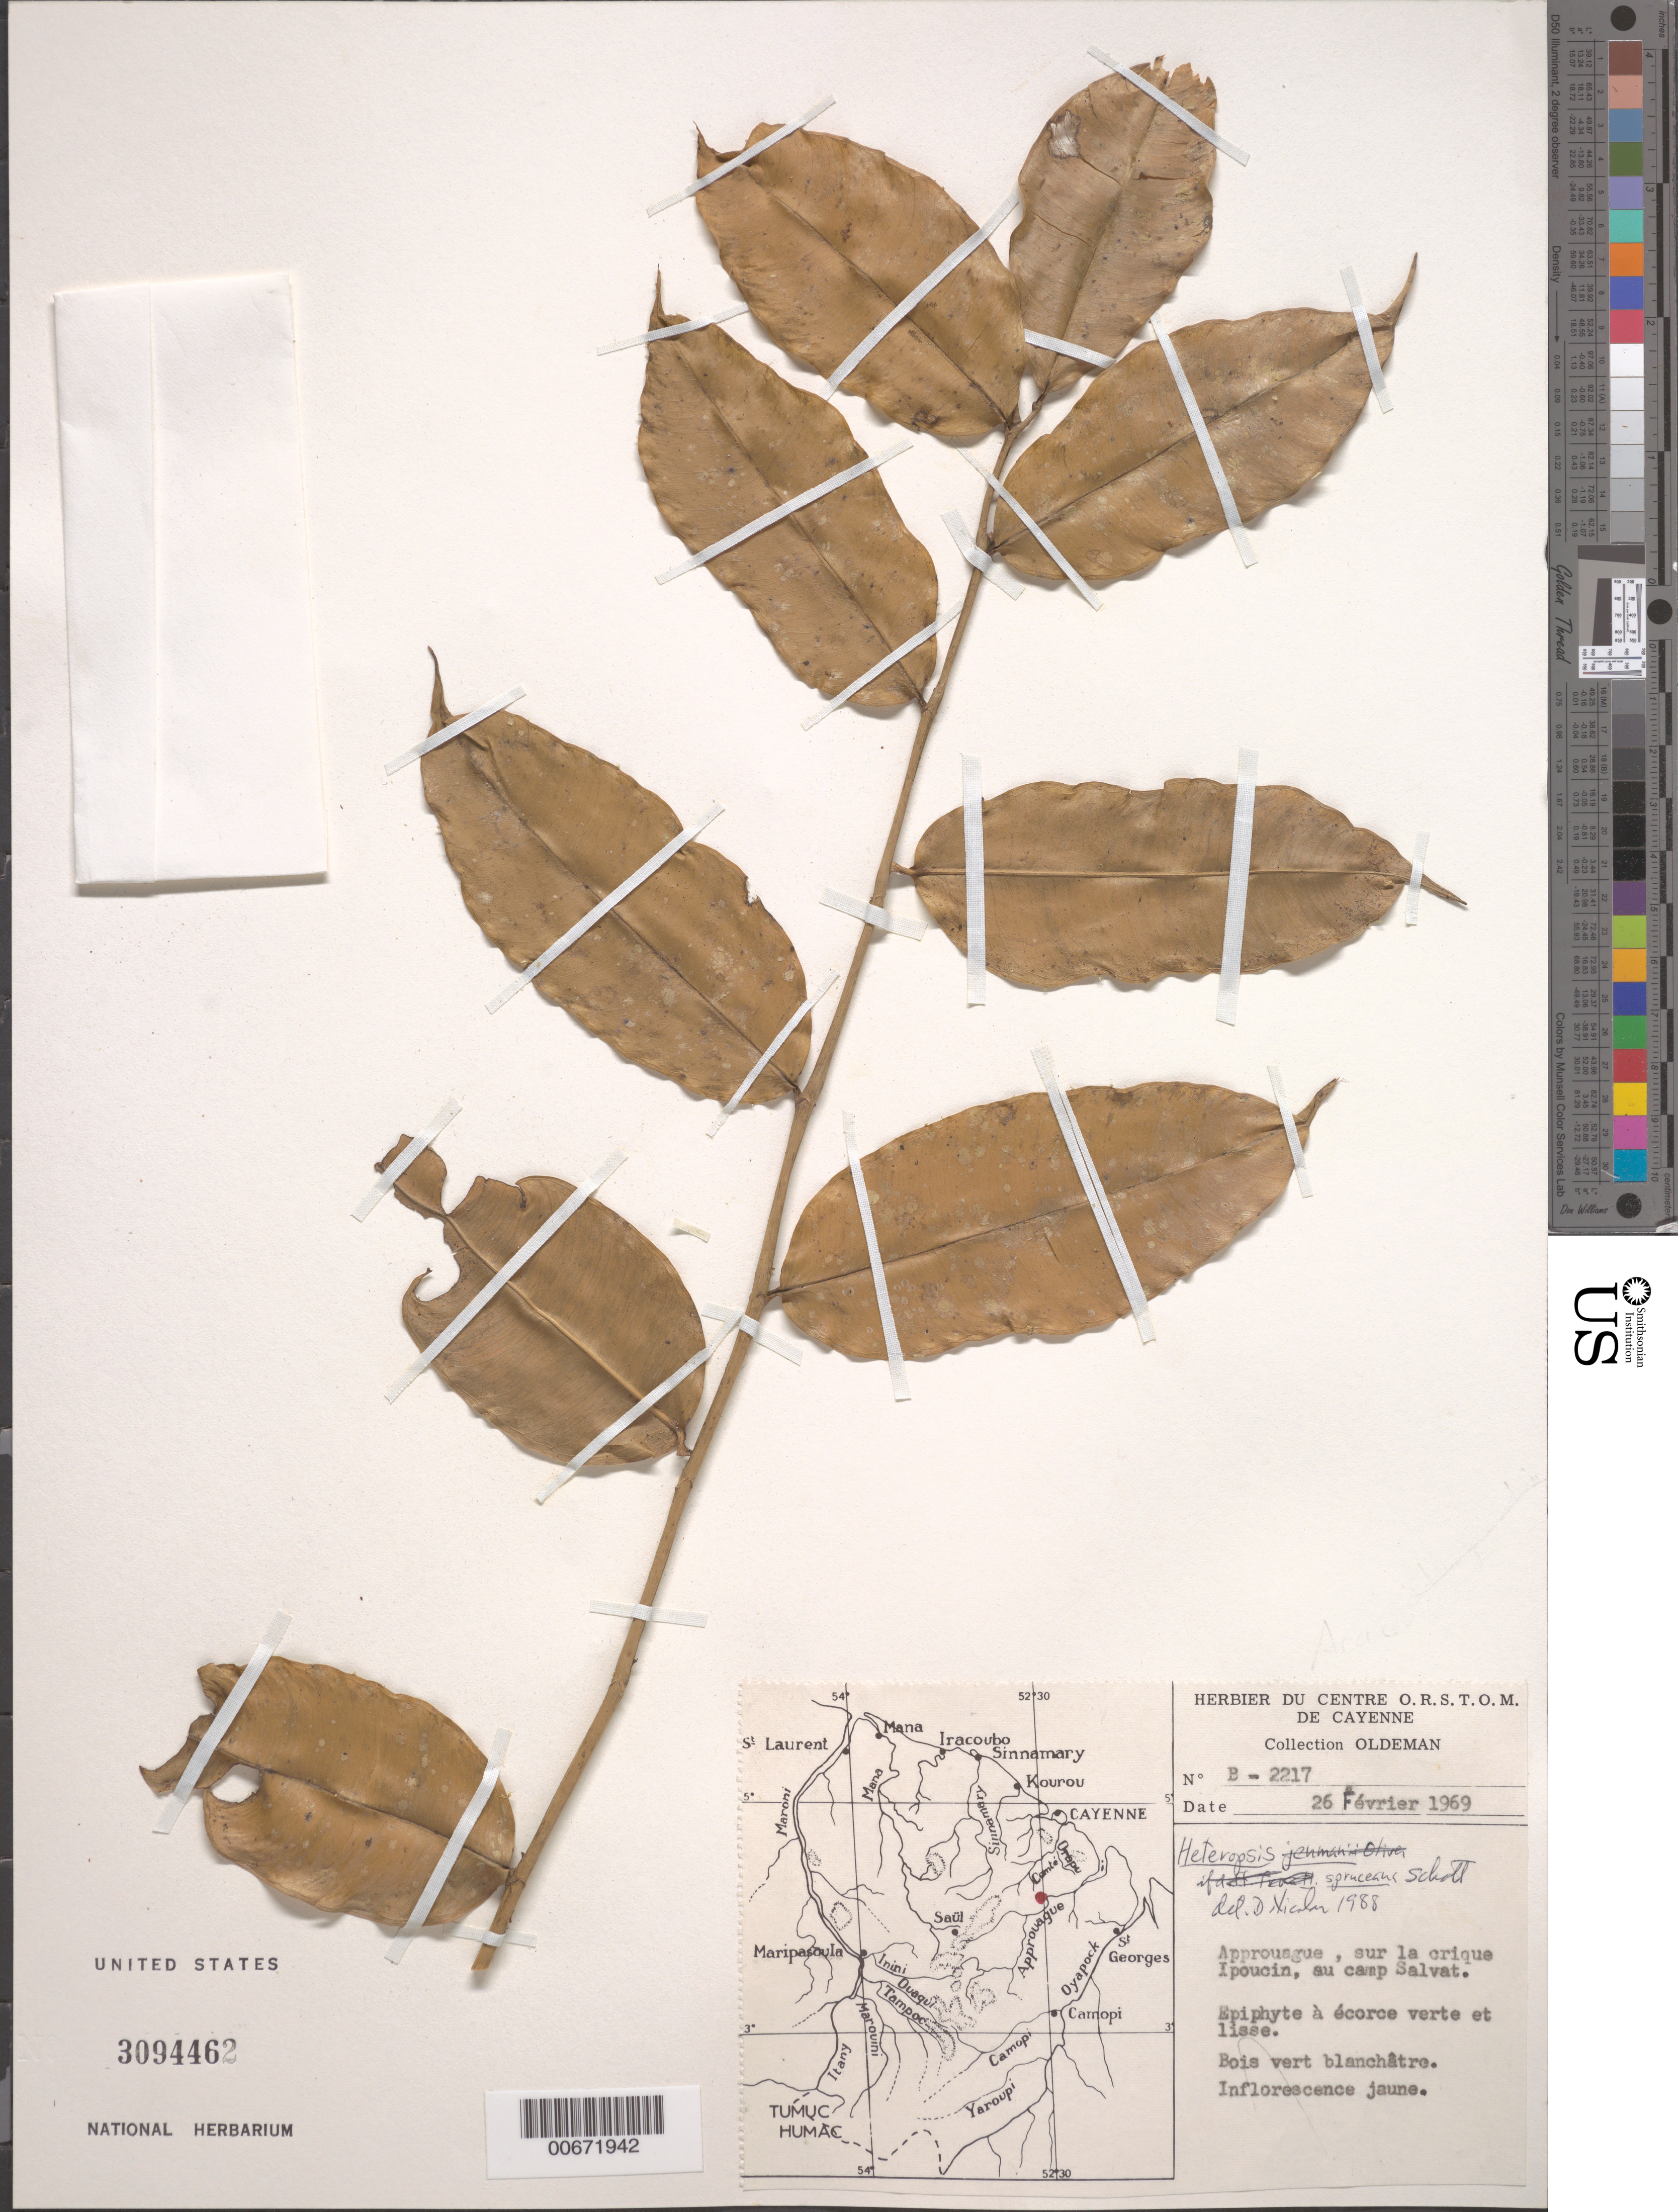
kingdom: Plantae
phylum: Tracheophyta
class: Liliopsida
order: Alismatales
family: Araceae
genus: Heteropsis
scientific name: Heteropsis spruceana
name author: Schott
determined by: Nicolson, Dan H.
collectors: R. Oldeman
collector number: B 2217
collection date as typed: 26-Feb-69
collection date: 1969-02-26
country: French Guiana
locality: Crique Ipoucin, Approuague, au camp Salvat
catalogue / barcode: US 3094462